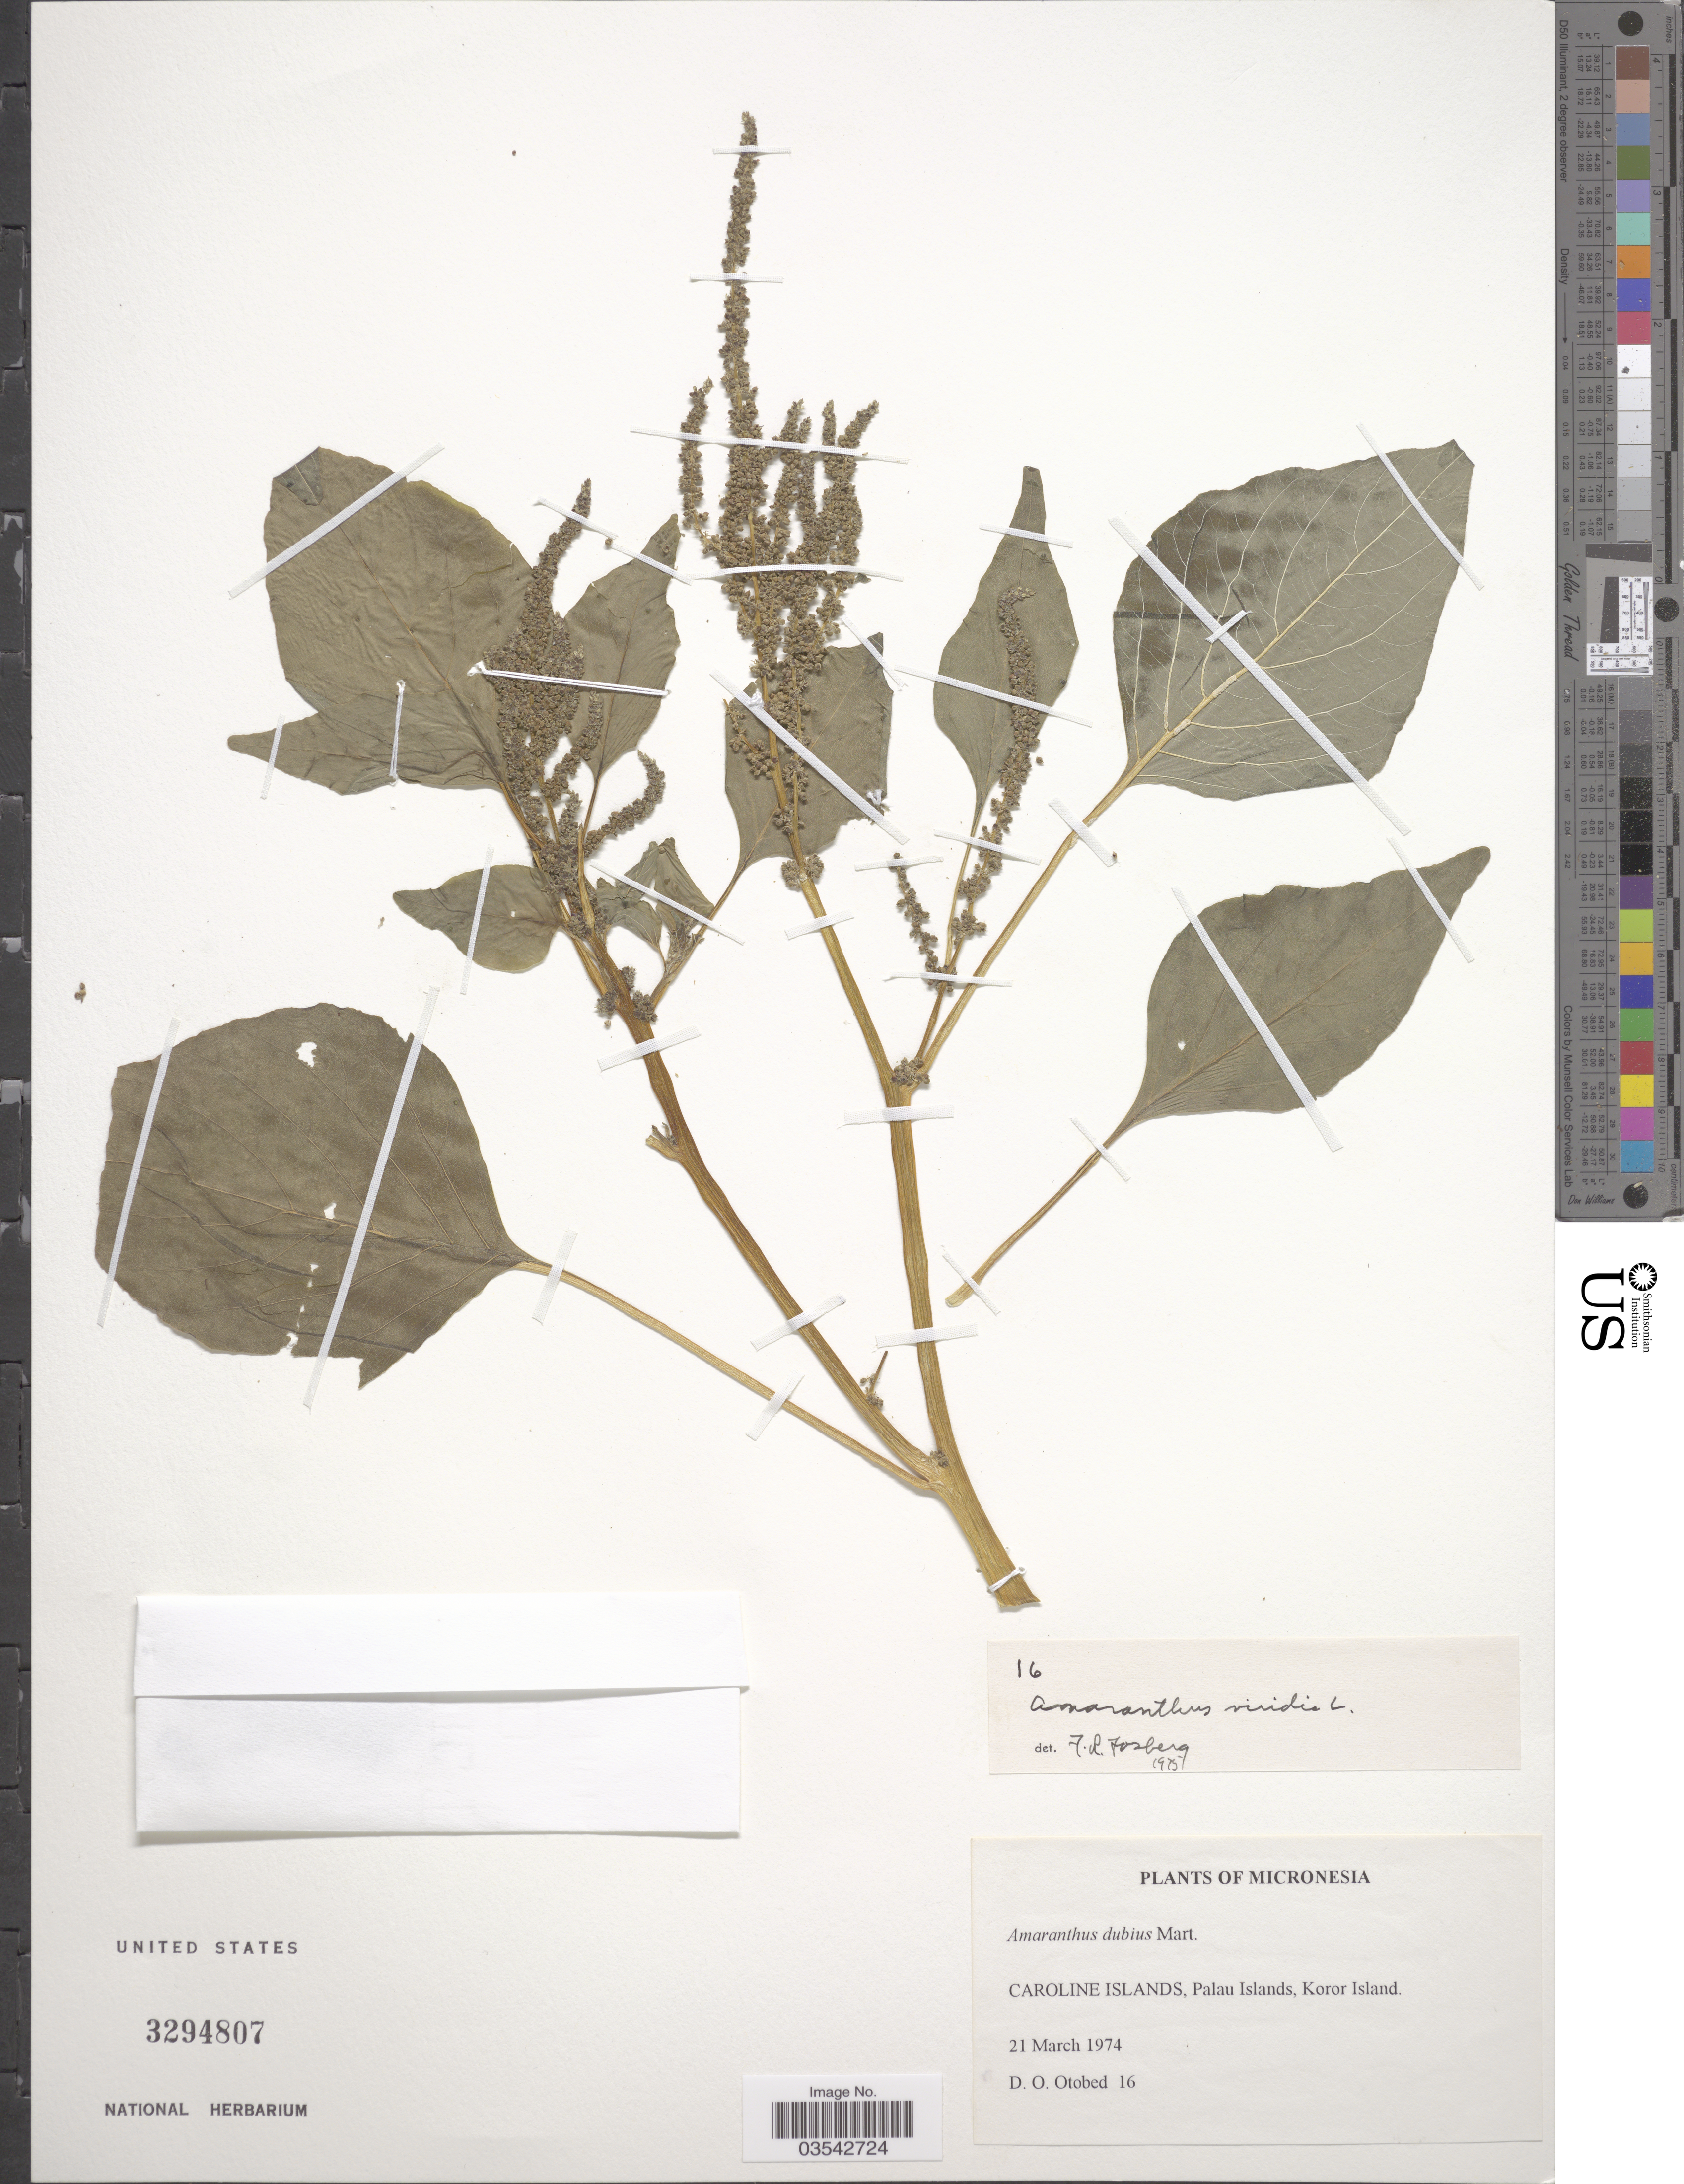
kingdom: Plantae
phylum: Tracheophyta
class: Magnoliopsida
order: Caryophyllales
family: Amaranthaceae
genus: Amaranthus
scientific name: Amaranthus viridis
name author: L.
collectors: D. O. Otobed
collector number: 16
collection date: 1974-03-21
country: Palau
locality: Micronesia. Caroline Islands, Palau Islands, Koror Island.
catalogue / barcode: US 3294807